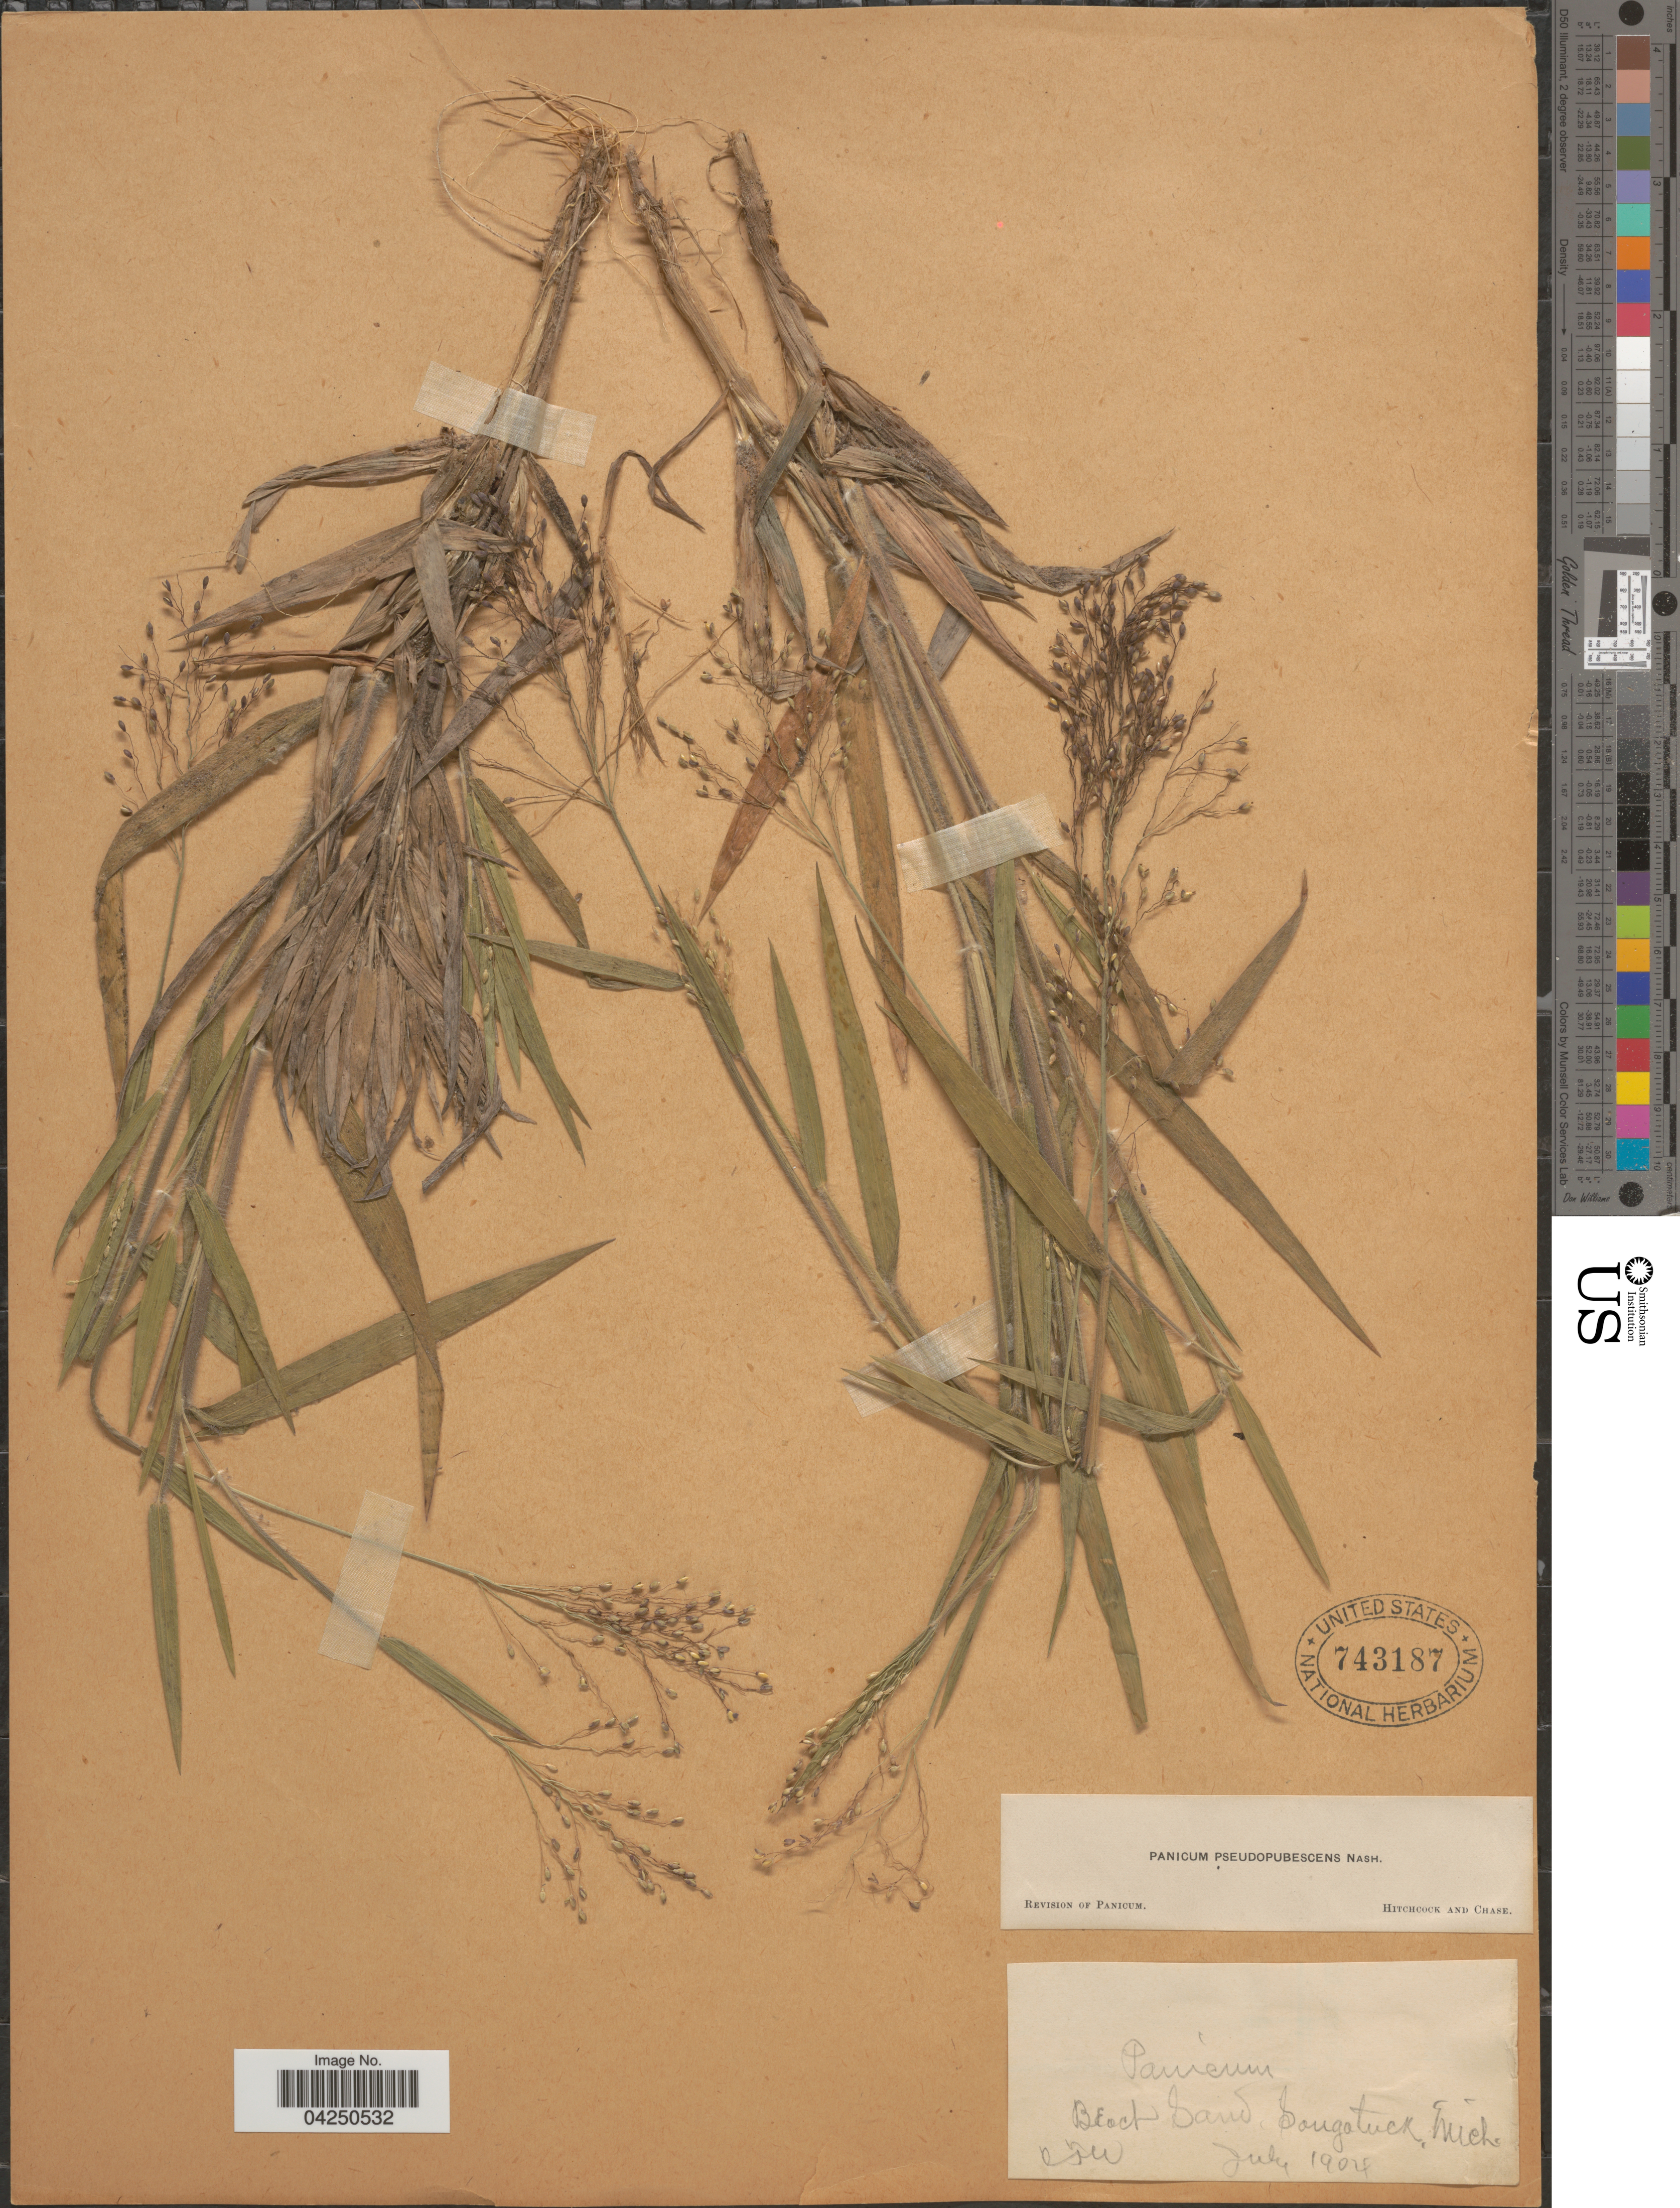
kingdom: Plantae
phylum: Tracheophyta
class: Liliopsida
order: Poales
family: Poaceae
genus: Dichanthelium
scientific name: Dichanthelium acuminatum var. acuminatum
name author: (Sw.) Gould & C.A. Clark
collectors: C. F. W.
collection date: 1904-07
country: United States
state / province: Michigan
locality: Beach Sand, Saugatuck.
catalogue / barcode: US 743187